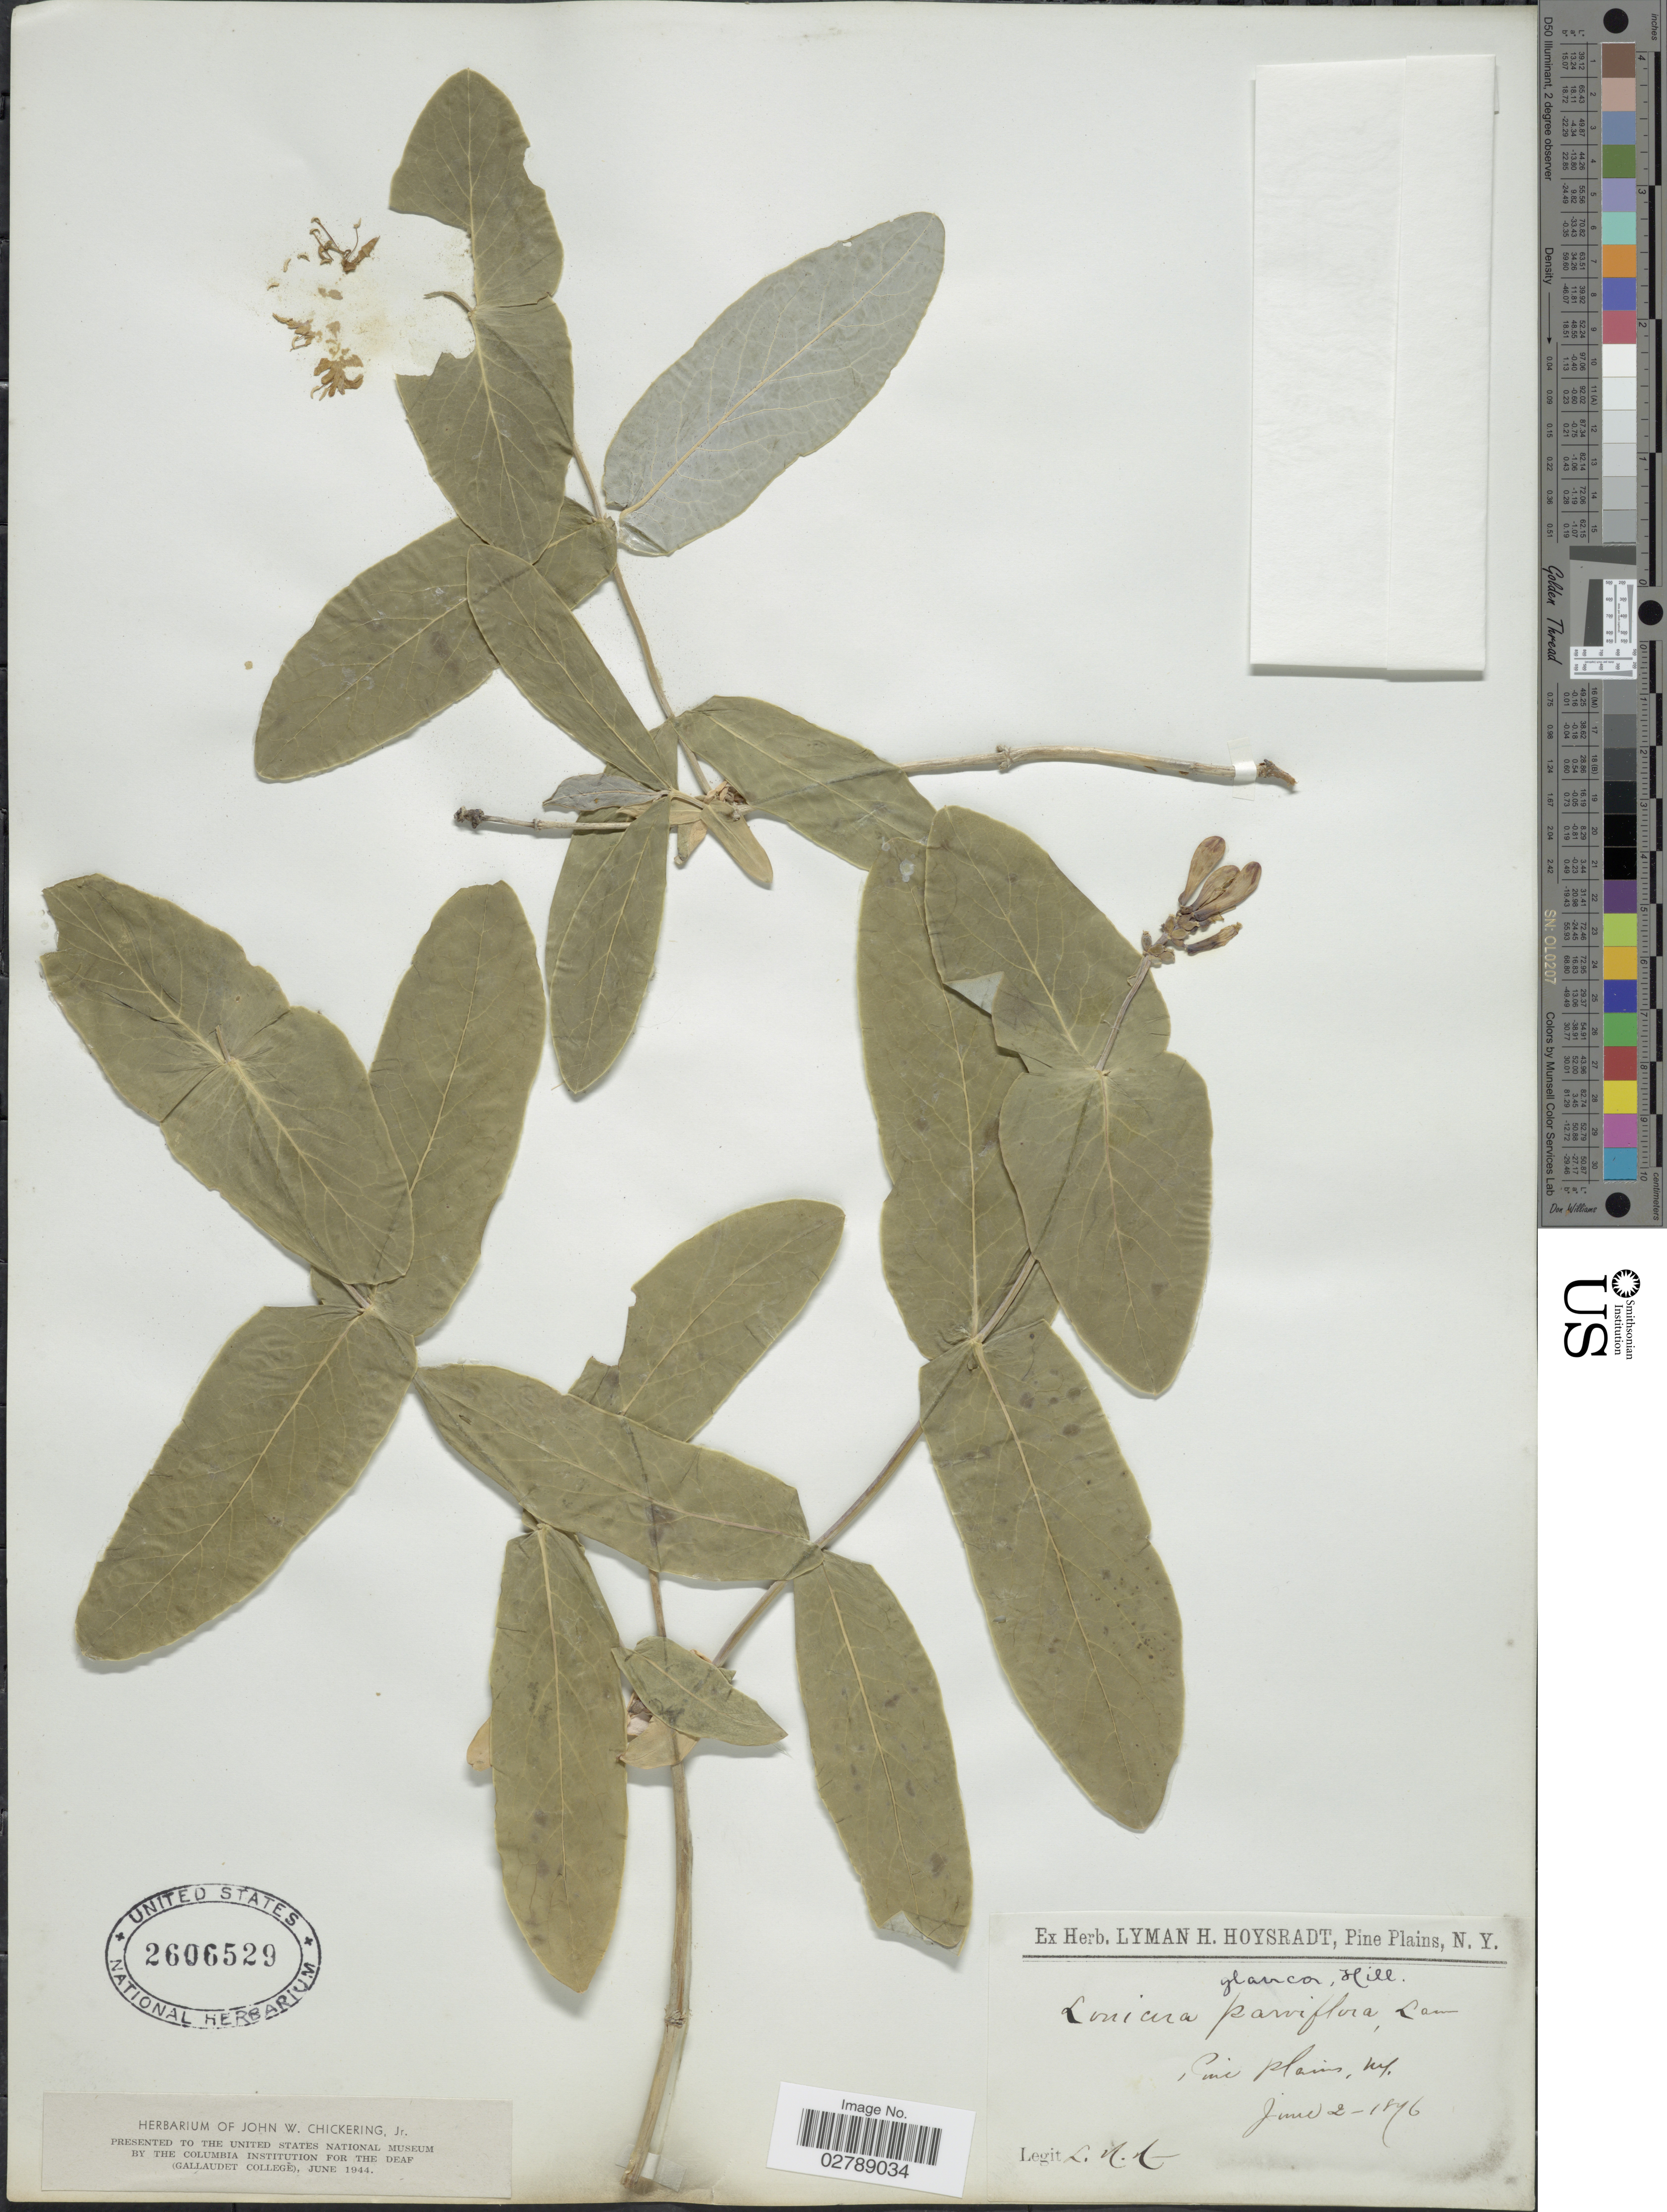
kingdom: Plantae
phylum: Tracheophyta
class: Magnoliopsida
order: Dipsacales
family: Caprifoliaceae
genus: Lonicera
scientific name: Lonicera dioica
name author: L.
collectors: L. Hoysradt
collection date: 1896-06-02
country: United States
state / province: New York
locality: Pine Plains.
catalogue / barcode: US 2606529